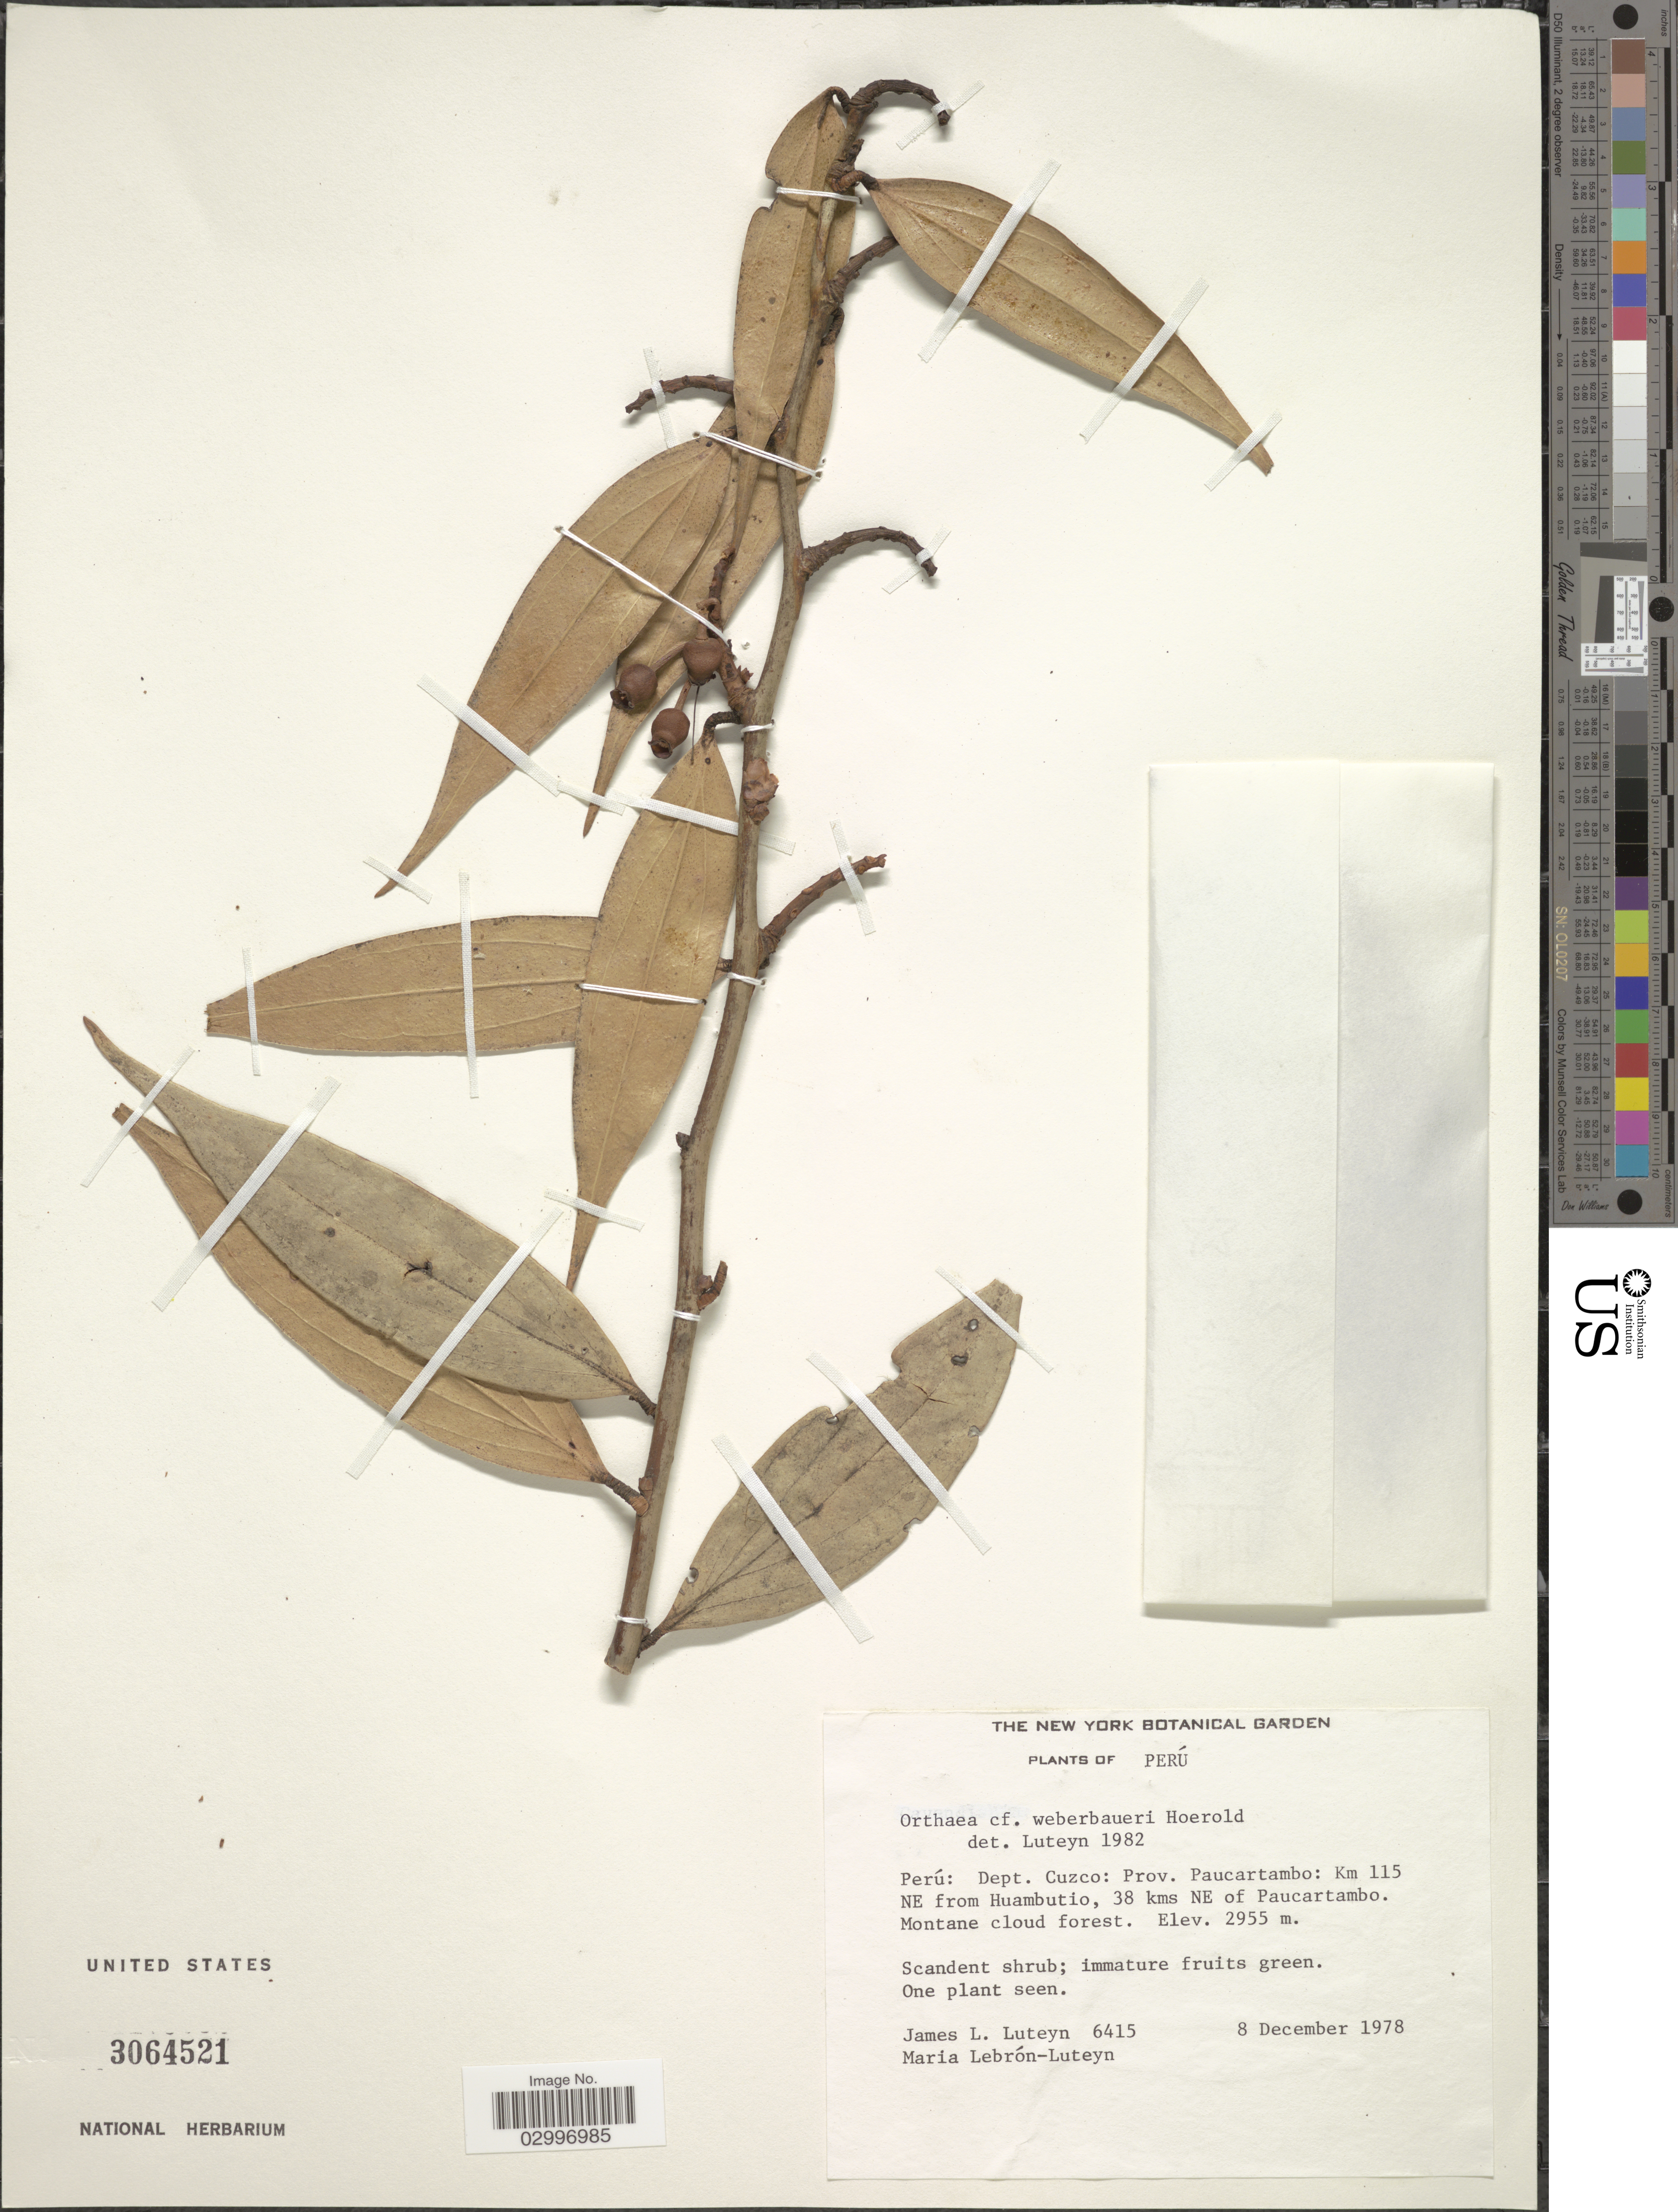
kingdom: Plantae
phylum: Tracheophyta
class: Magnoliopsida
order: Ericales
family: Ericaceae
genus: Orthaea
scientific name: Orthaea weberbauerii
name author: Hoerold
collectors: J. Luteyn & M. L. Lebrón-Luteyn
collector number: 6415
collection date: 1978-12-08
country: Peru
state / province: Cusco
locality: Dept. Cuzco: Prov. Paucartambo: Km 115 NE from Huambutio, 38 kms NE of Paucartambo. Montane cloud forest.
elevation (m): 2955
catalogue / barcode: US 3064521